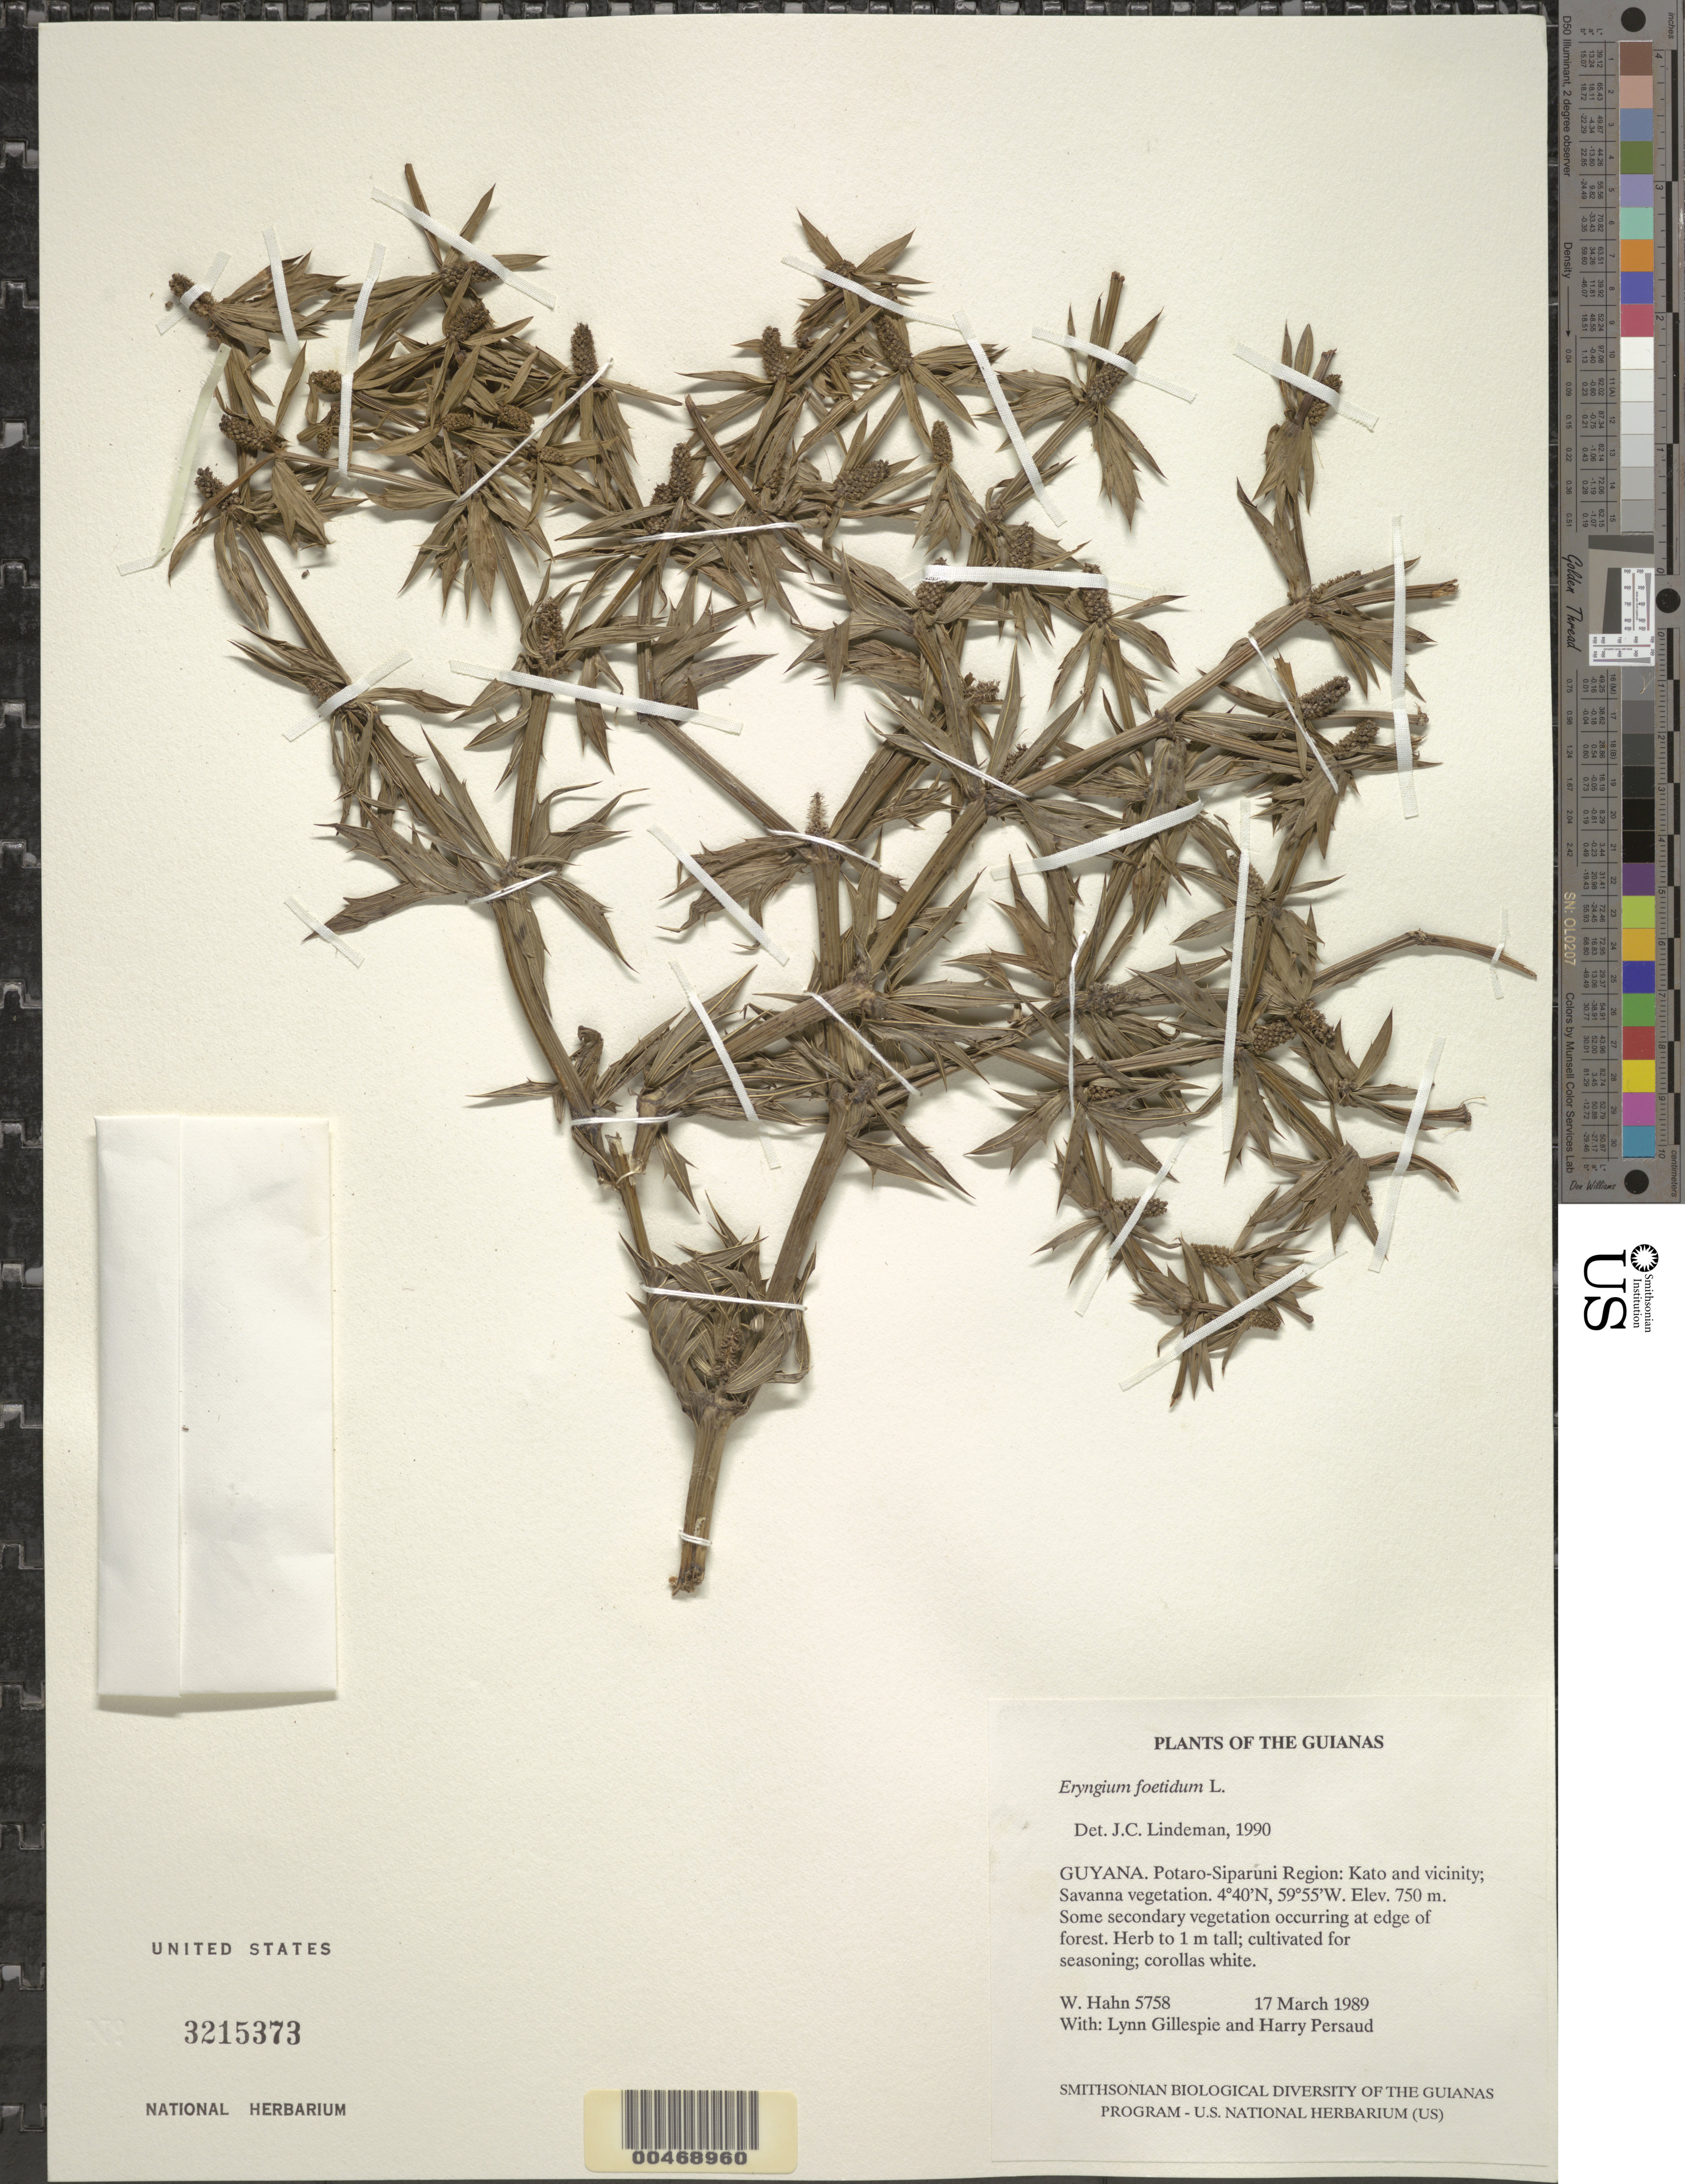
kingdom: Plantae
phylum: Tracheophyta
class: Magnoliopsida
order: Apiales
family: Apiaceae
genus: Eryngium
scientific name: Eryngium foetidum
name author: L.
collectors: W. Hahn, L. J. Gillespie & H. Persaud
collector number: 5758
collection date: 1989-03-17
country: Guyana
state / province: Potaro-Siparuni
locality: The Guianas. Potaro-Siparuni Region: Kato and vicinity.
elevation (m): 750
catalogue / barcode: US 3215373